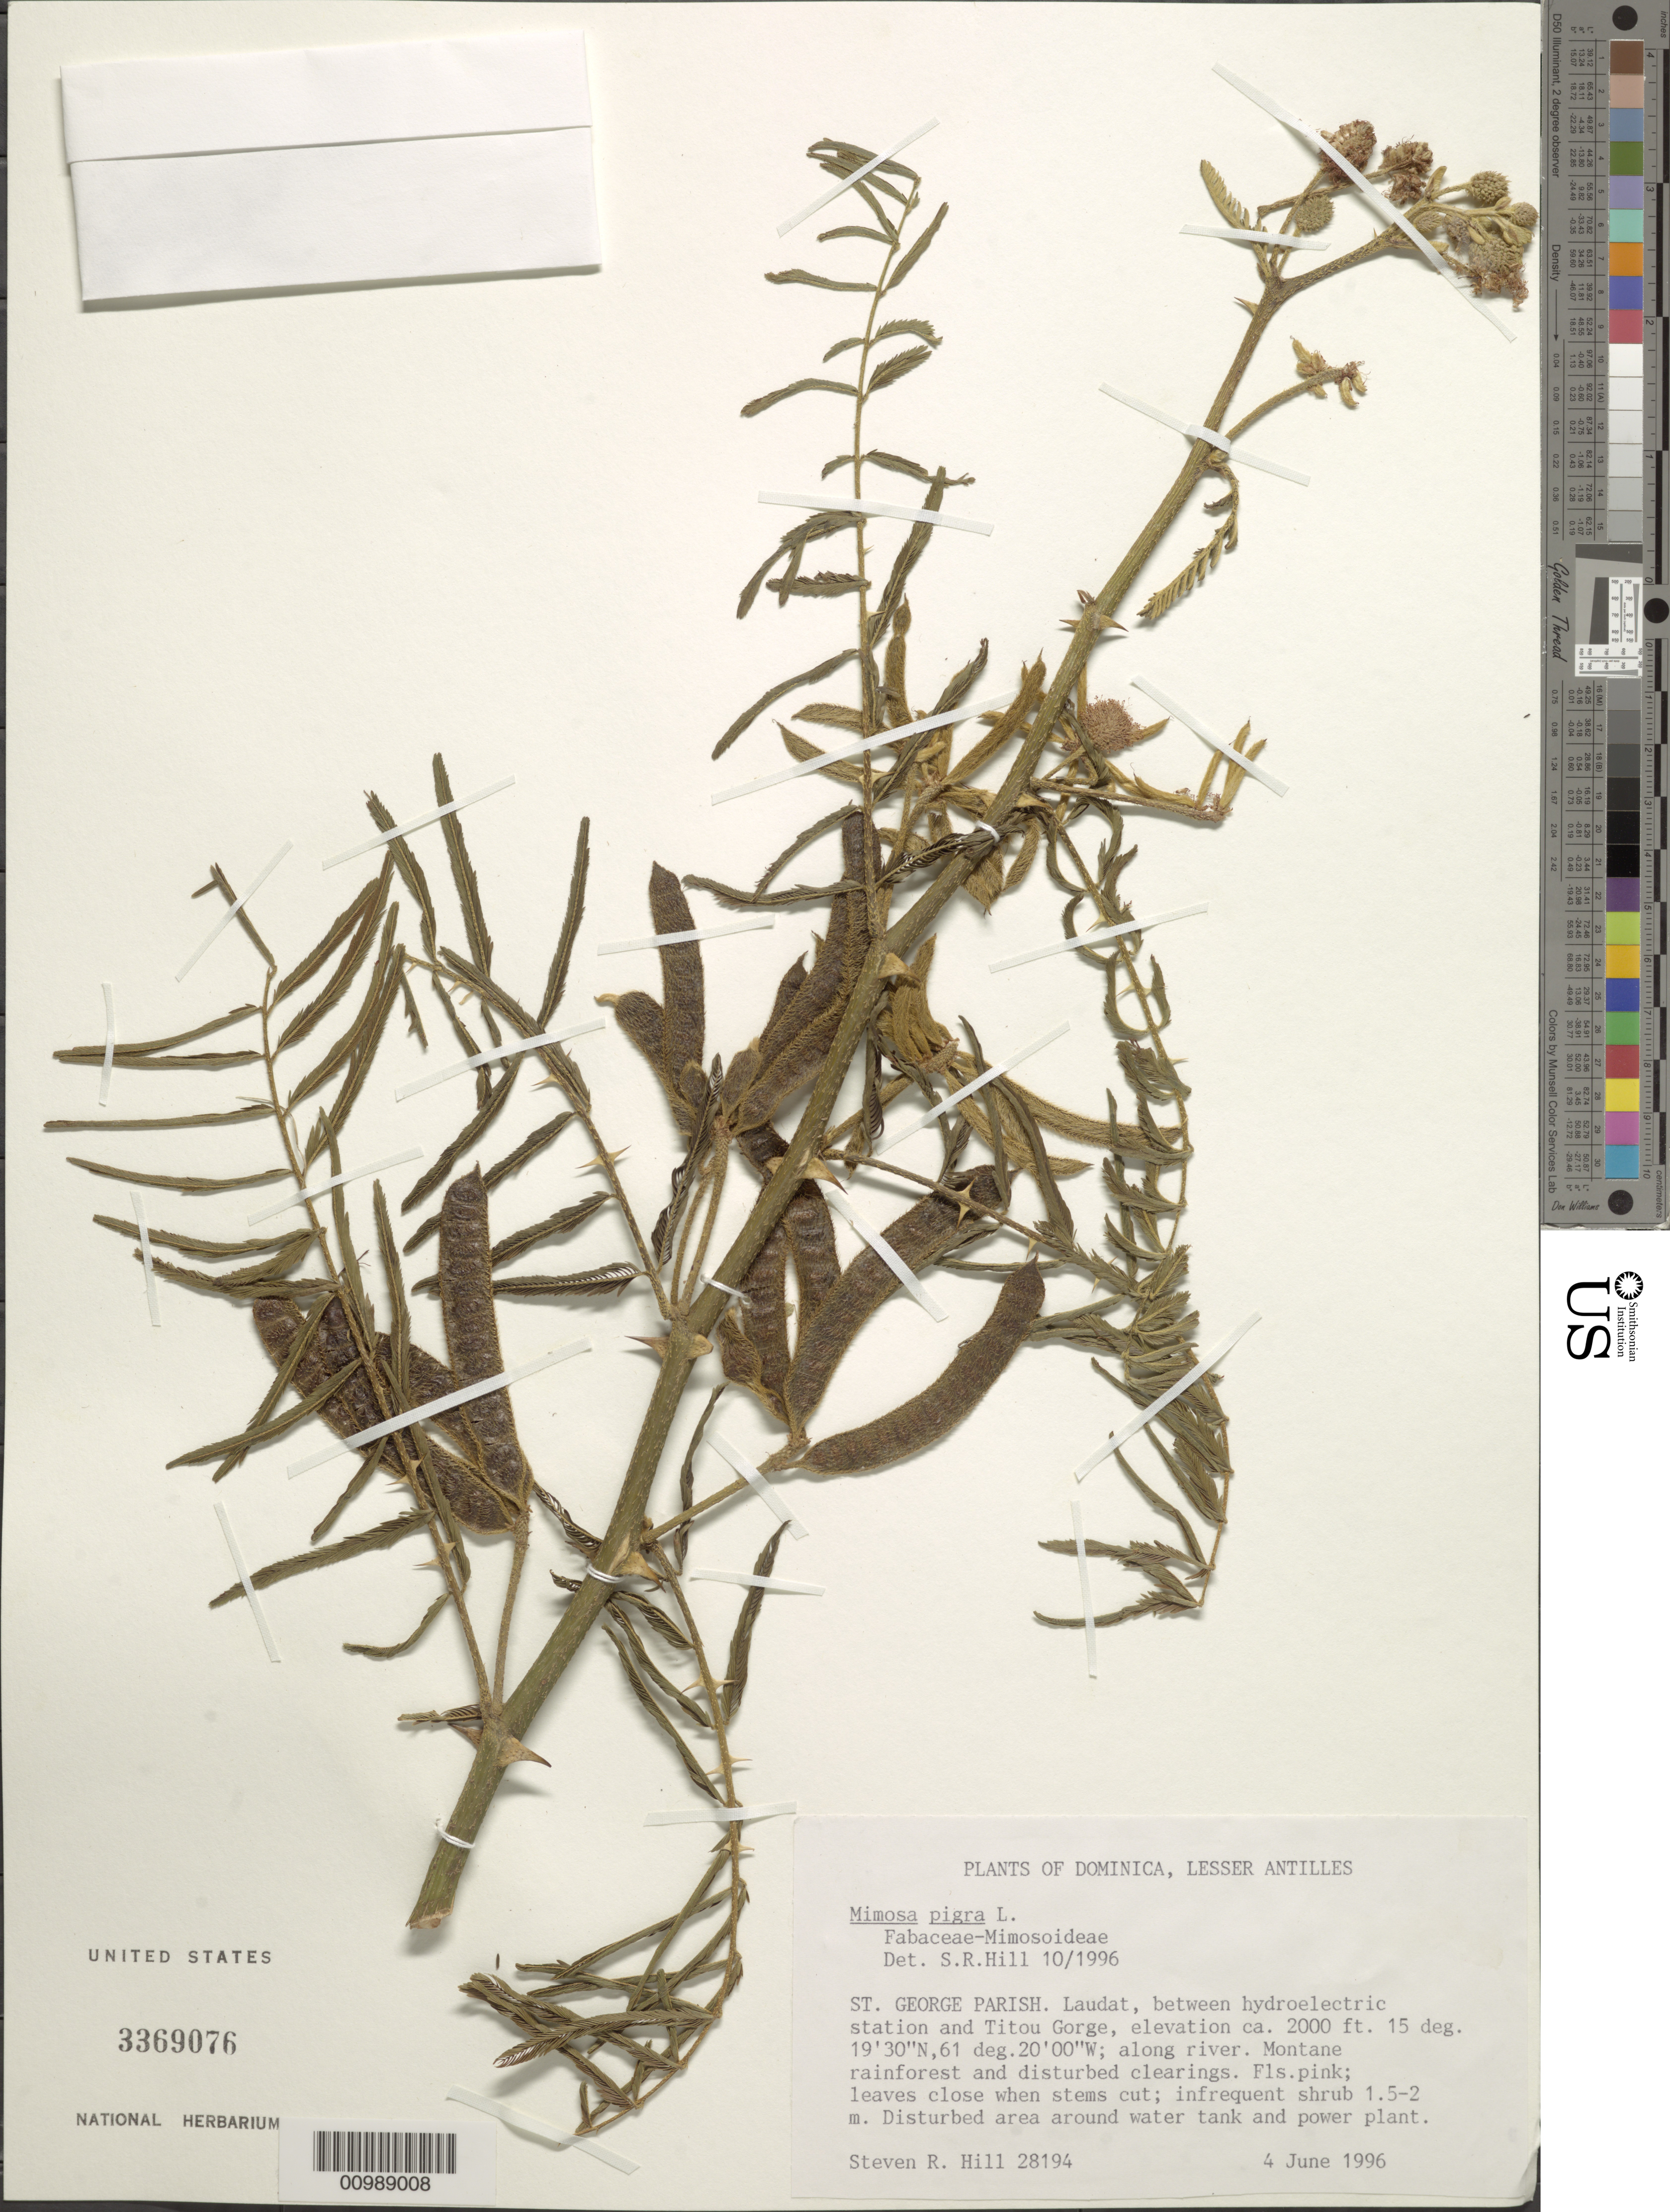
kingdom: Plantae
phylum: Tracheophyta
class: Magnoliopsida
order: Fabales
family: Fabaceae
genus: Mimosa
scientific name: Mimosa pigra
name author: L.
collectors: S. R. Hill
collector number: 28194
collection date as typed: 04 Jun 1996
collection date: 1996-06-04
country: Dominica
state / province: St. George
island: Dominica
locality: Laudat, between Hydroelectric Station and Titou Gorge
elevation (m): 610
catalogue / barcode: US 3369076